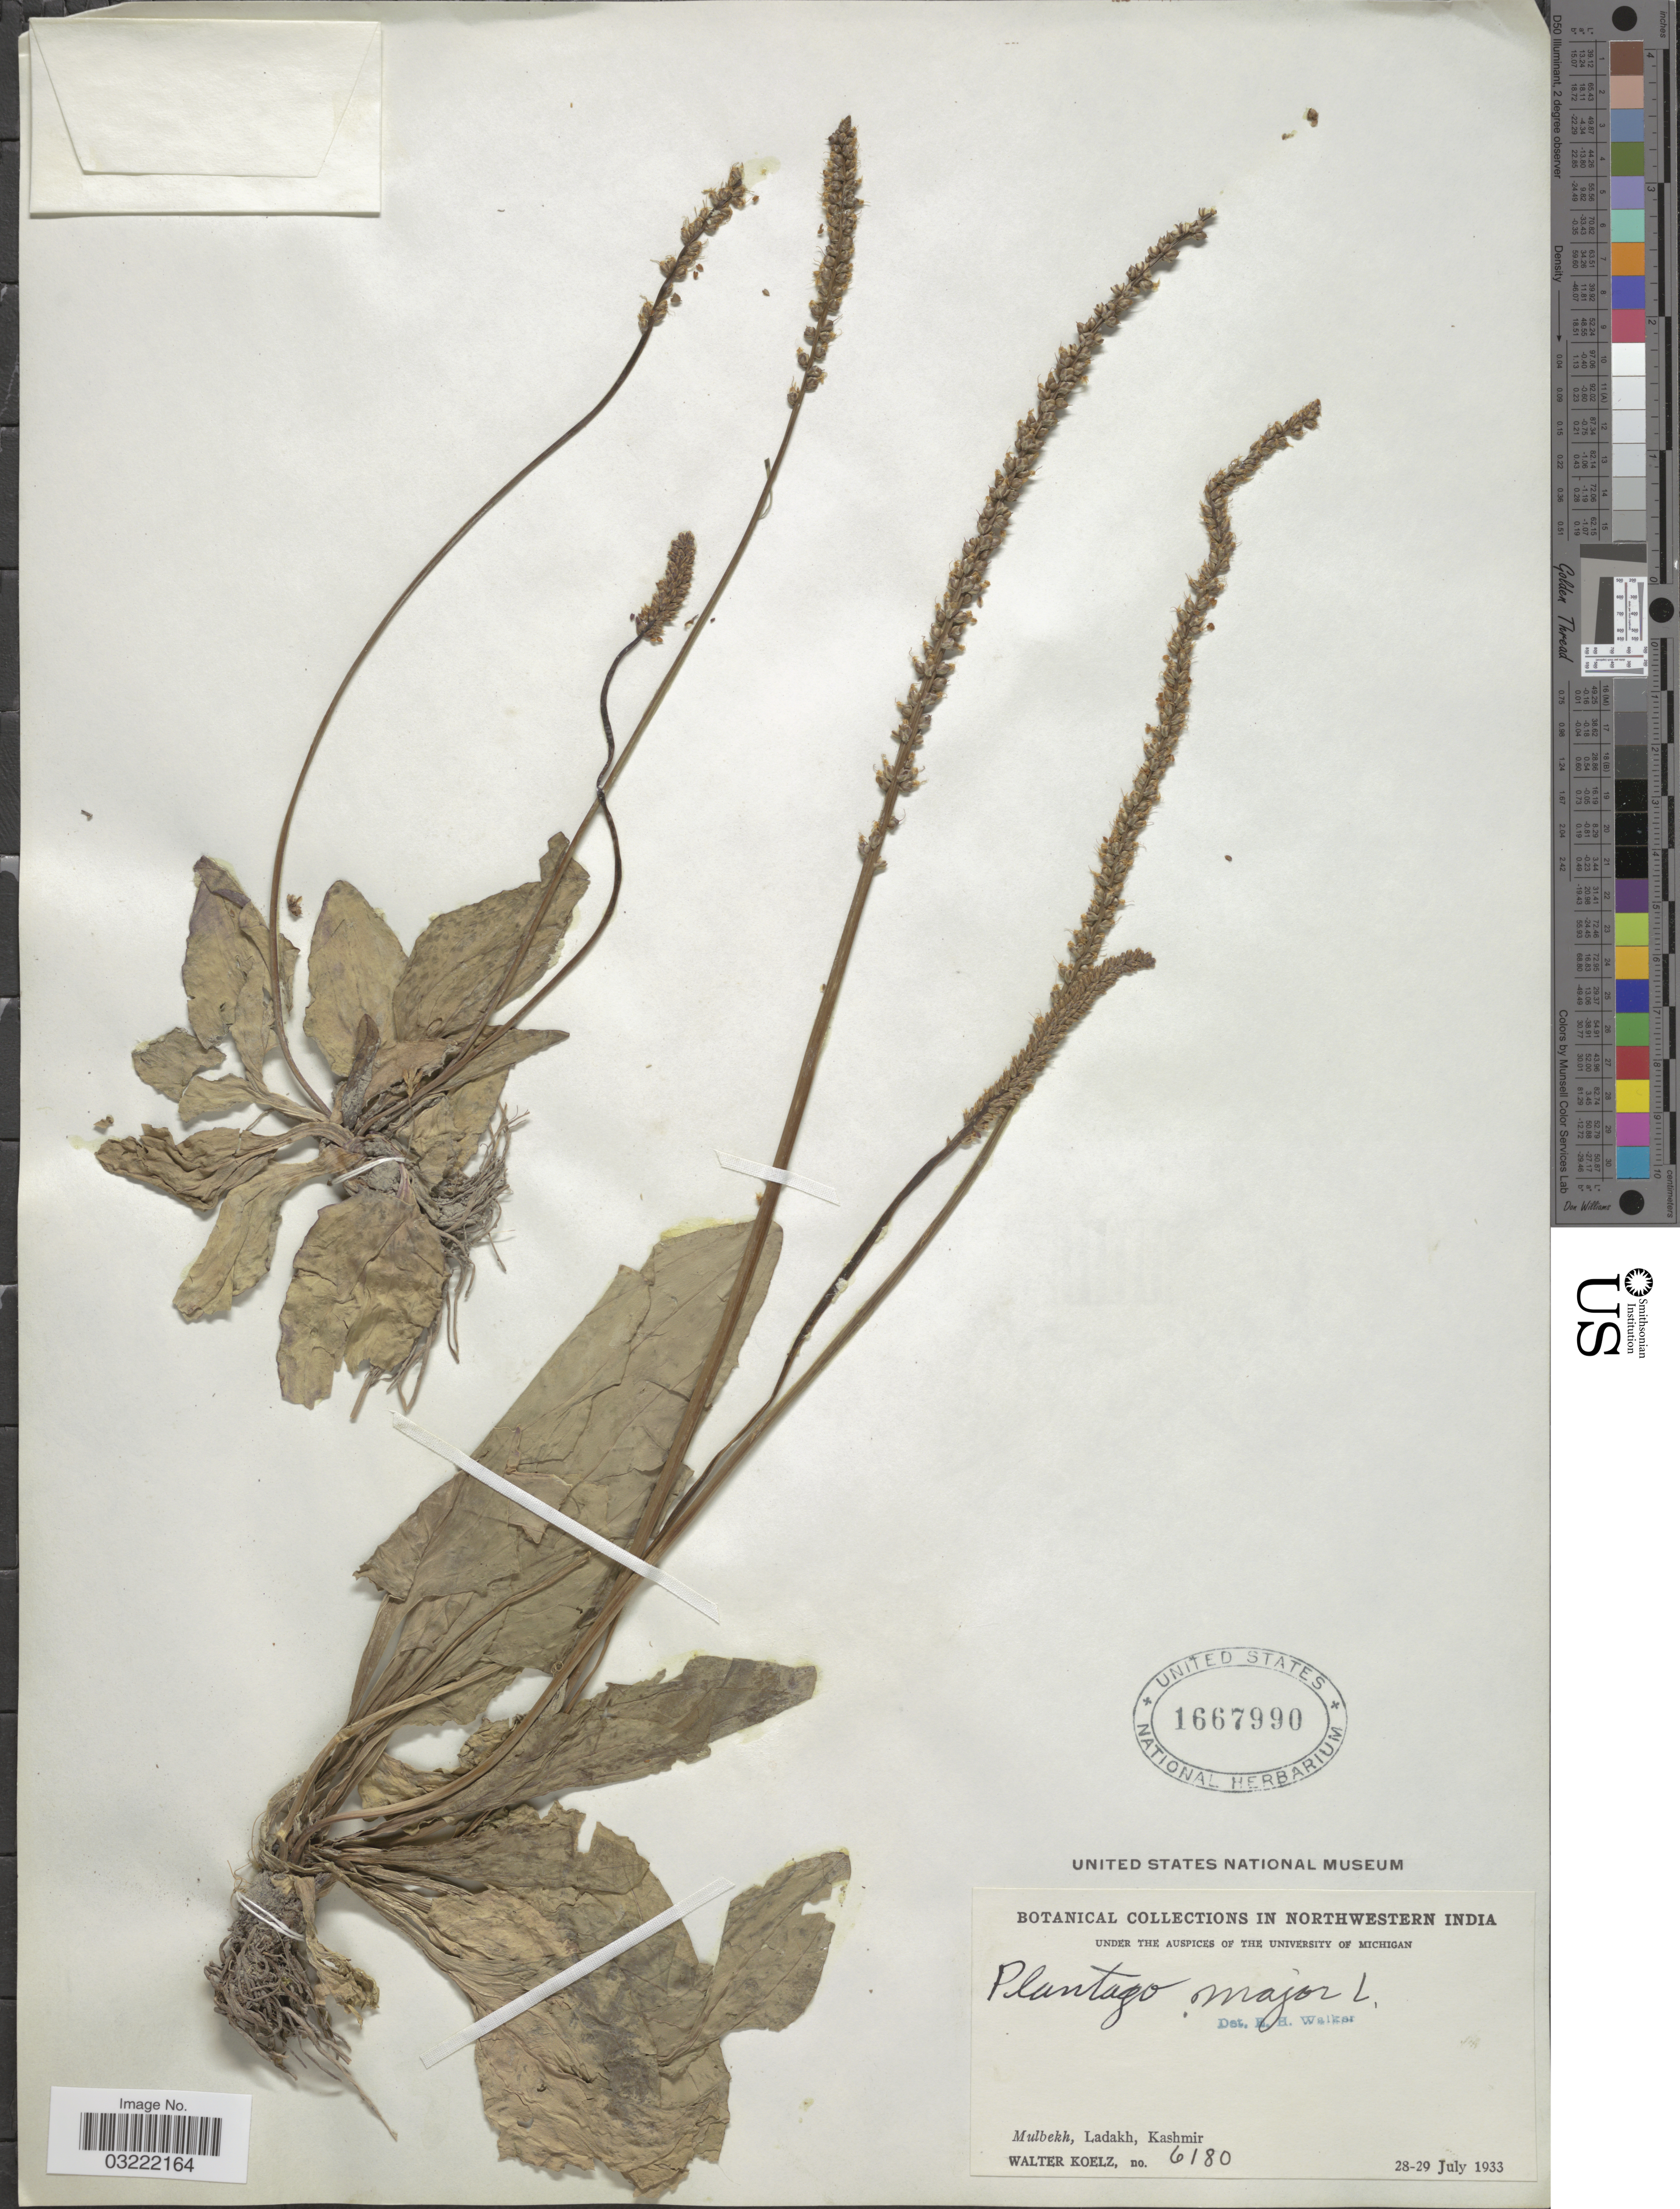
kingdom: Plantae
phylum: Tracheophyta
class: Magnoliopsida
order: Lamiales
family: Plantaginaceae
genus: Plantago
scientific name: Plantago major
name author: L.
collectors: W. N. Koelz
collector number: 6180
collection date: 1933-07-28/1933-07-29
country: India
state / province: Jammu and Kashmir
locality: Northwestern India. Mulbekh, Ladakh, Kashmir.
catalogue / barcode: US 1667990